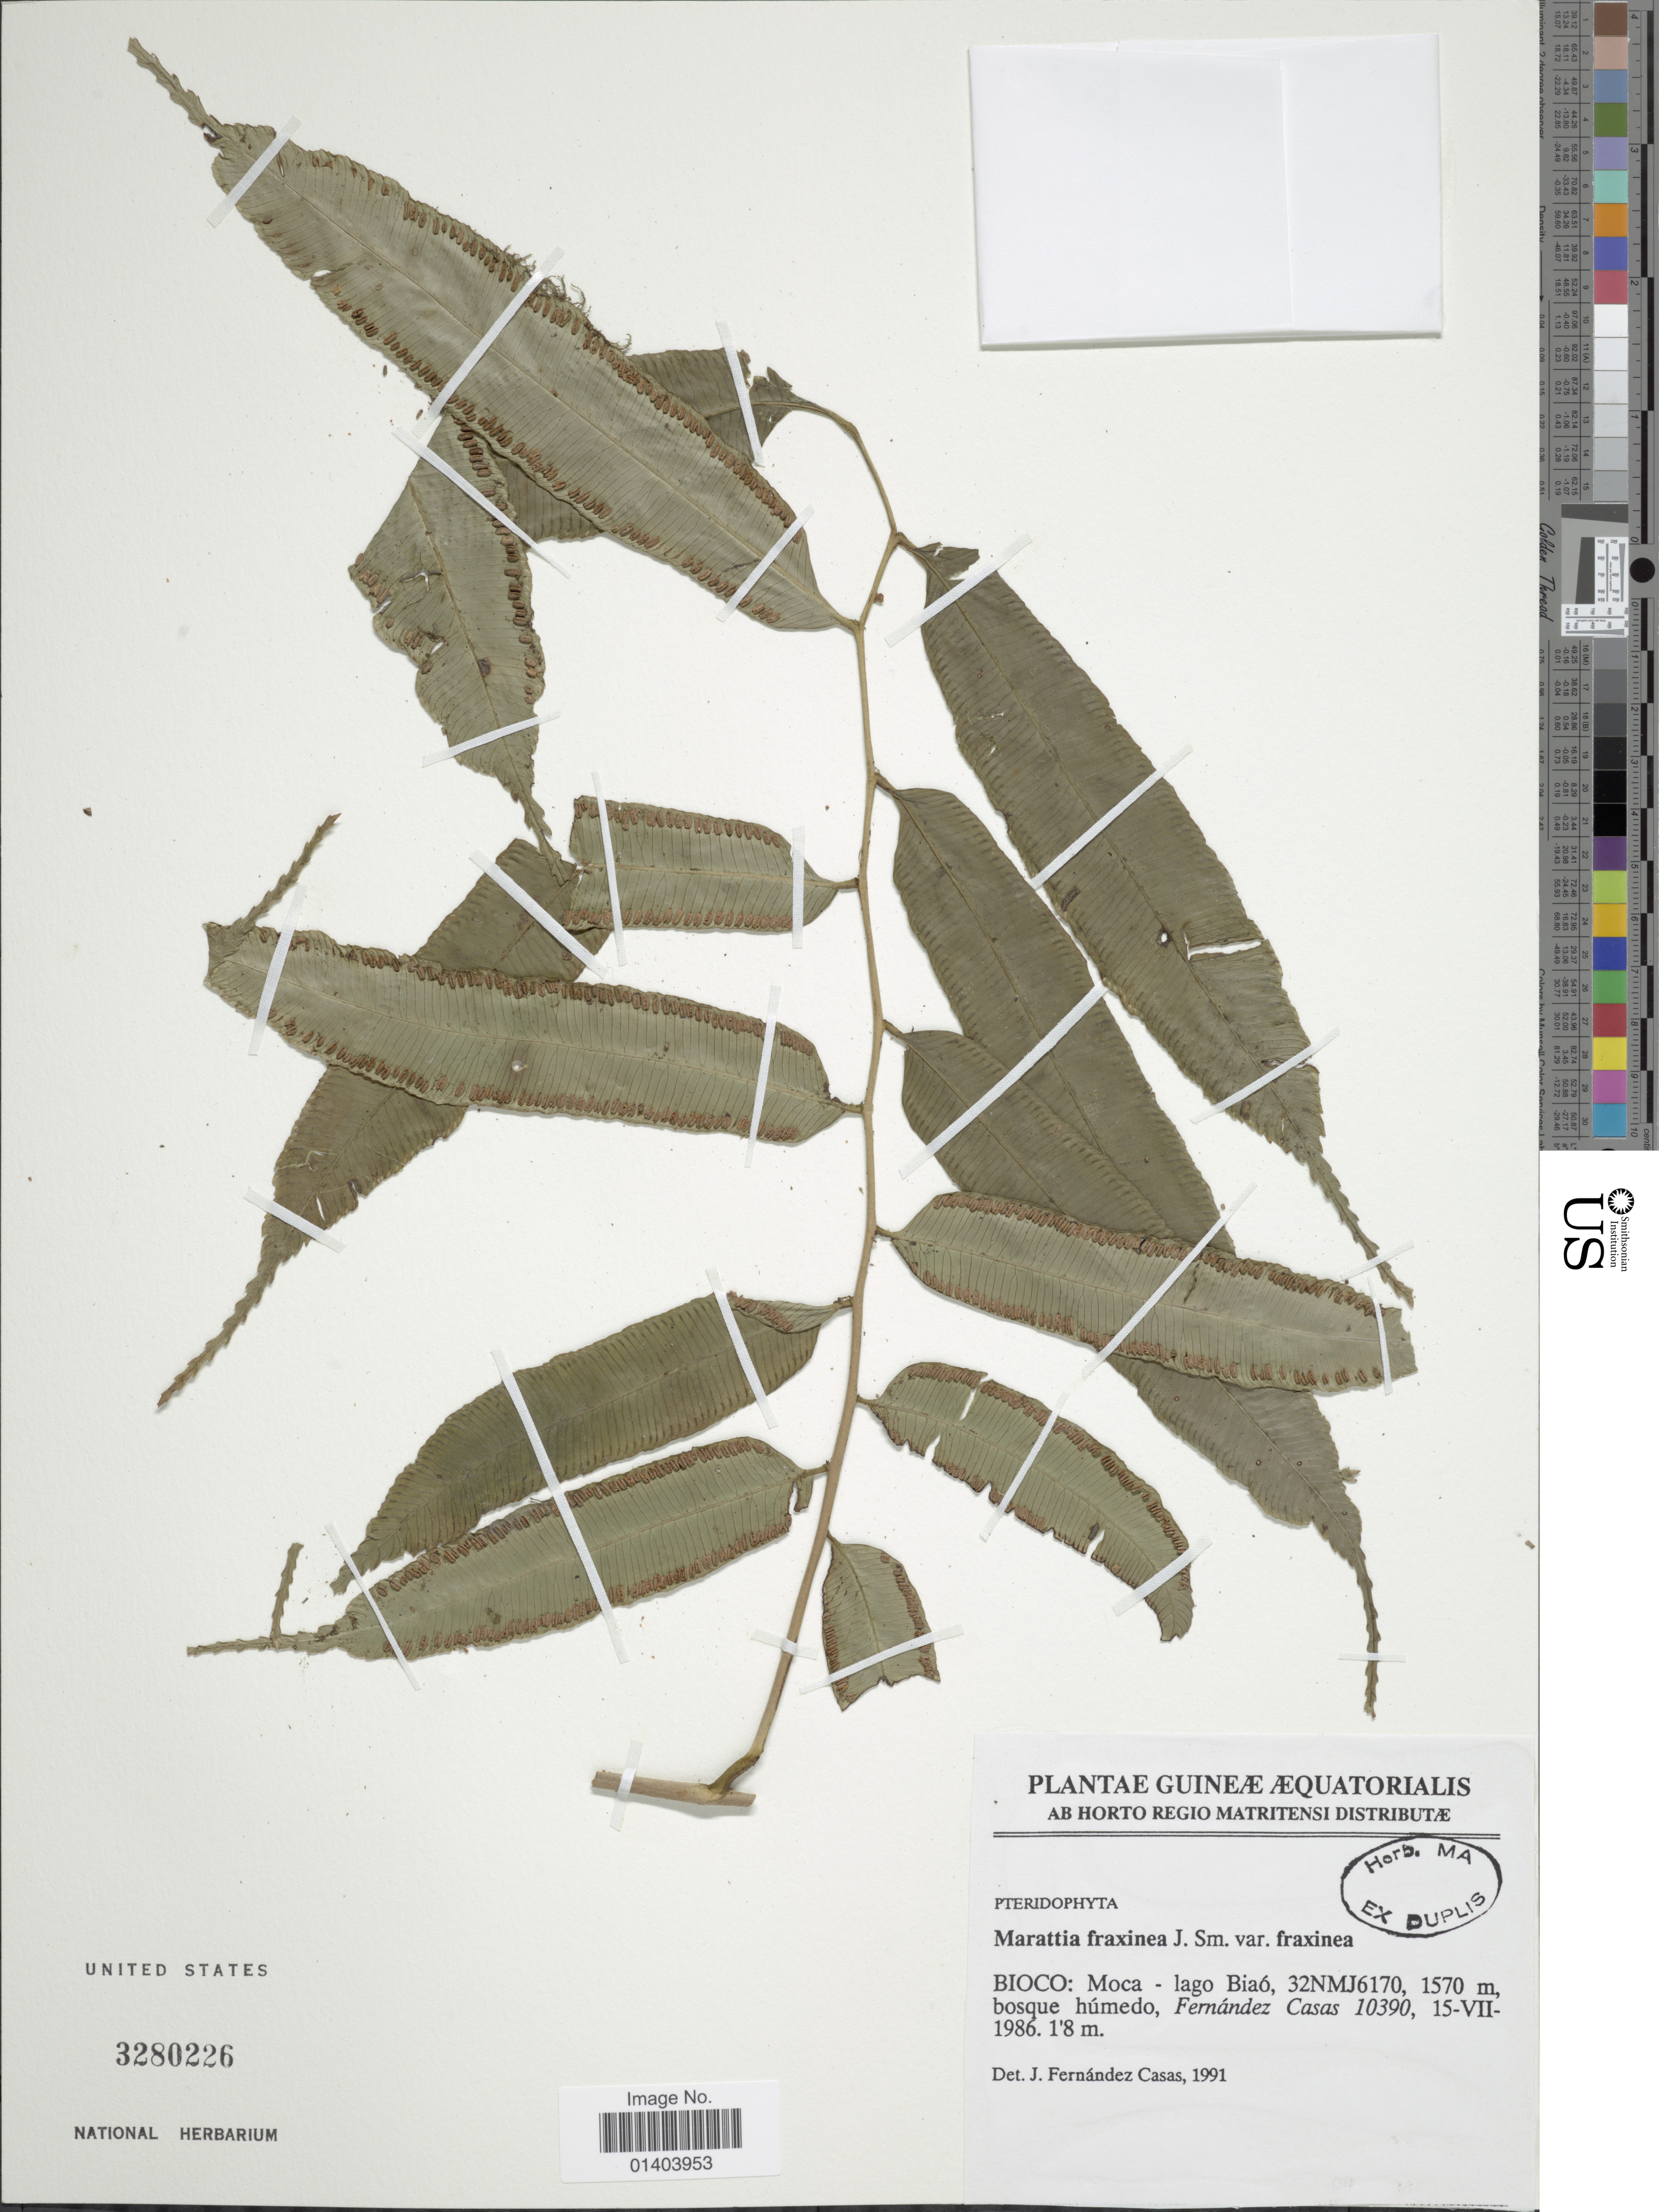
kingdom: Plantae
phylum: Tracheophyta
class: Polypodiopsida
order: Marattiales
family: Marattiaceae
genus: Ptisana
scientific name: Ptisana fraxinea var. fraxinea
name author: (Sm.) Murdock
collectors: F. Casas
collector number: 10390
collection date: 1986-07-15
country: Equatorial Guinea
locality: Bioco: Moca -lago Biaó, 32NMJ6170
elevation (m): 1570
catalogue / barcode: US 3280226